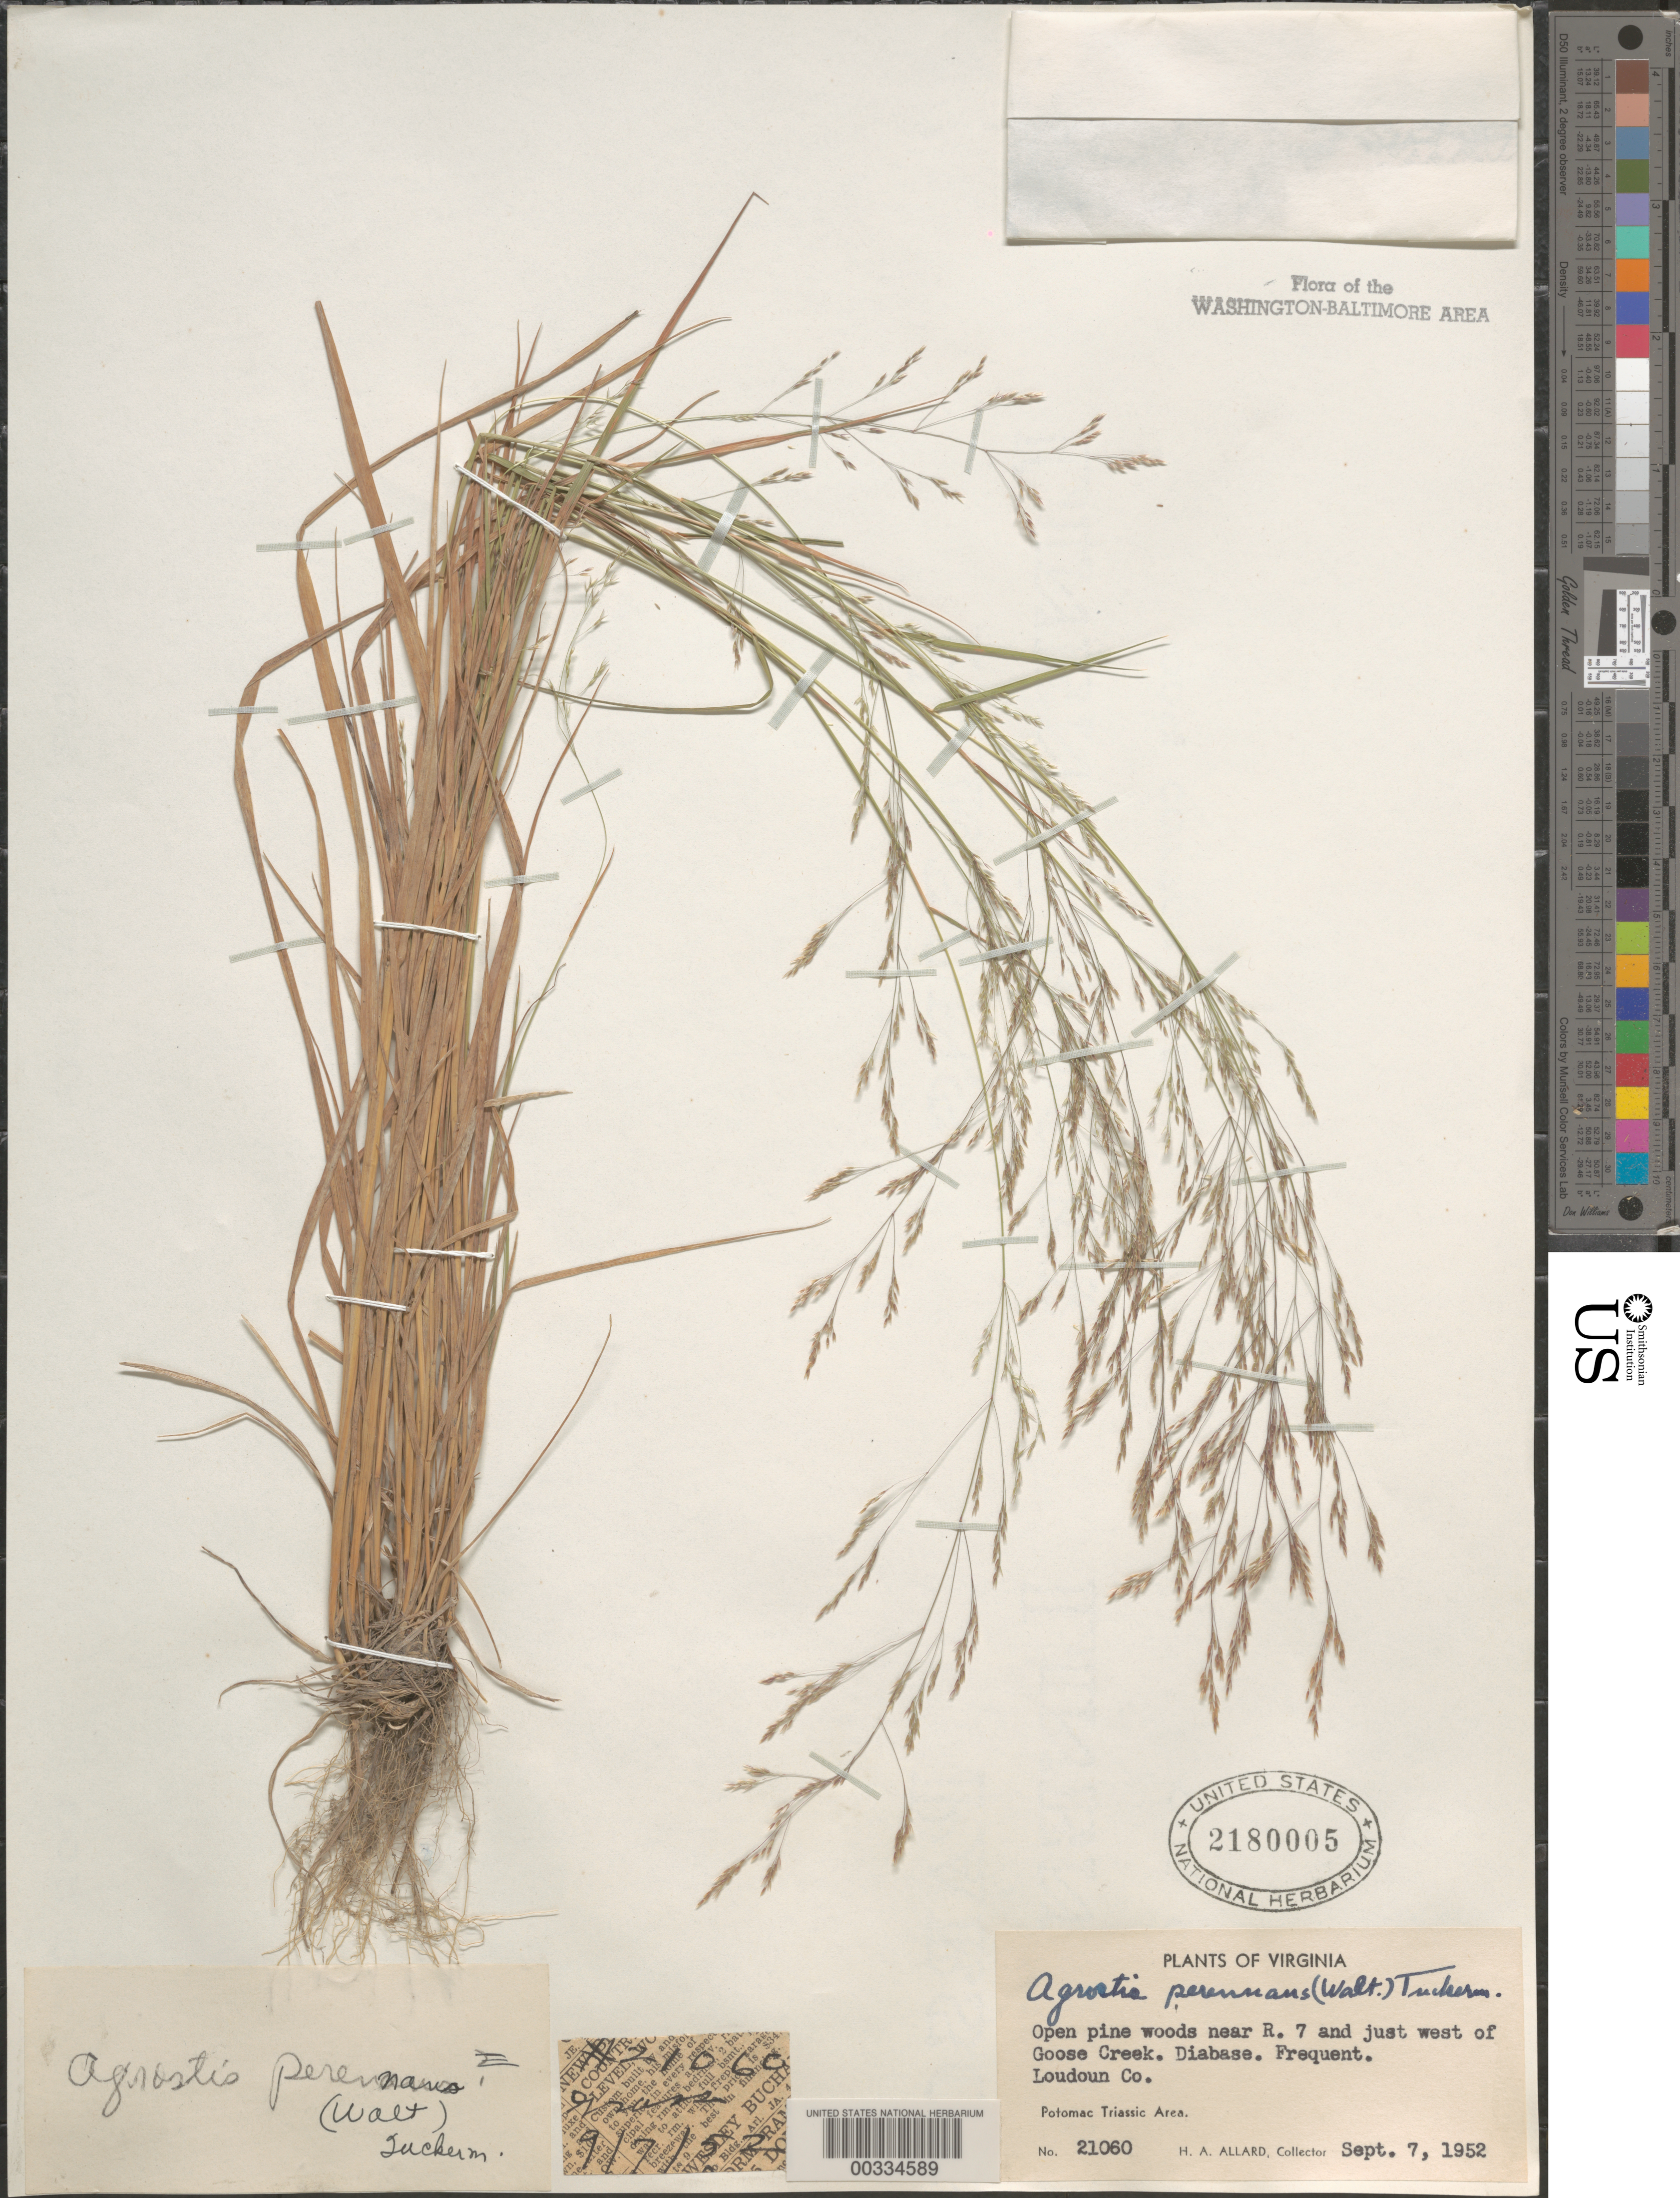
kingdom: Plantae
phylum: Tracheophyta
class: Liliopsida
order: Poales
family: Poaceae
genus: Agrostis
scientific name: Agrostis perennans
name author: (Walter) Tuck.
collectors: H. A. Allard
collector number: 21060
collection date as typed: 07 Sep 1952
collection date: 1952-09-07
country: United States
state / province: Virginia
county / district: Loudoun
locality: West of Goose Creek near Route 7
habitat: Open pine woods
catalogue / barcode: US 2180005